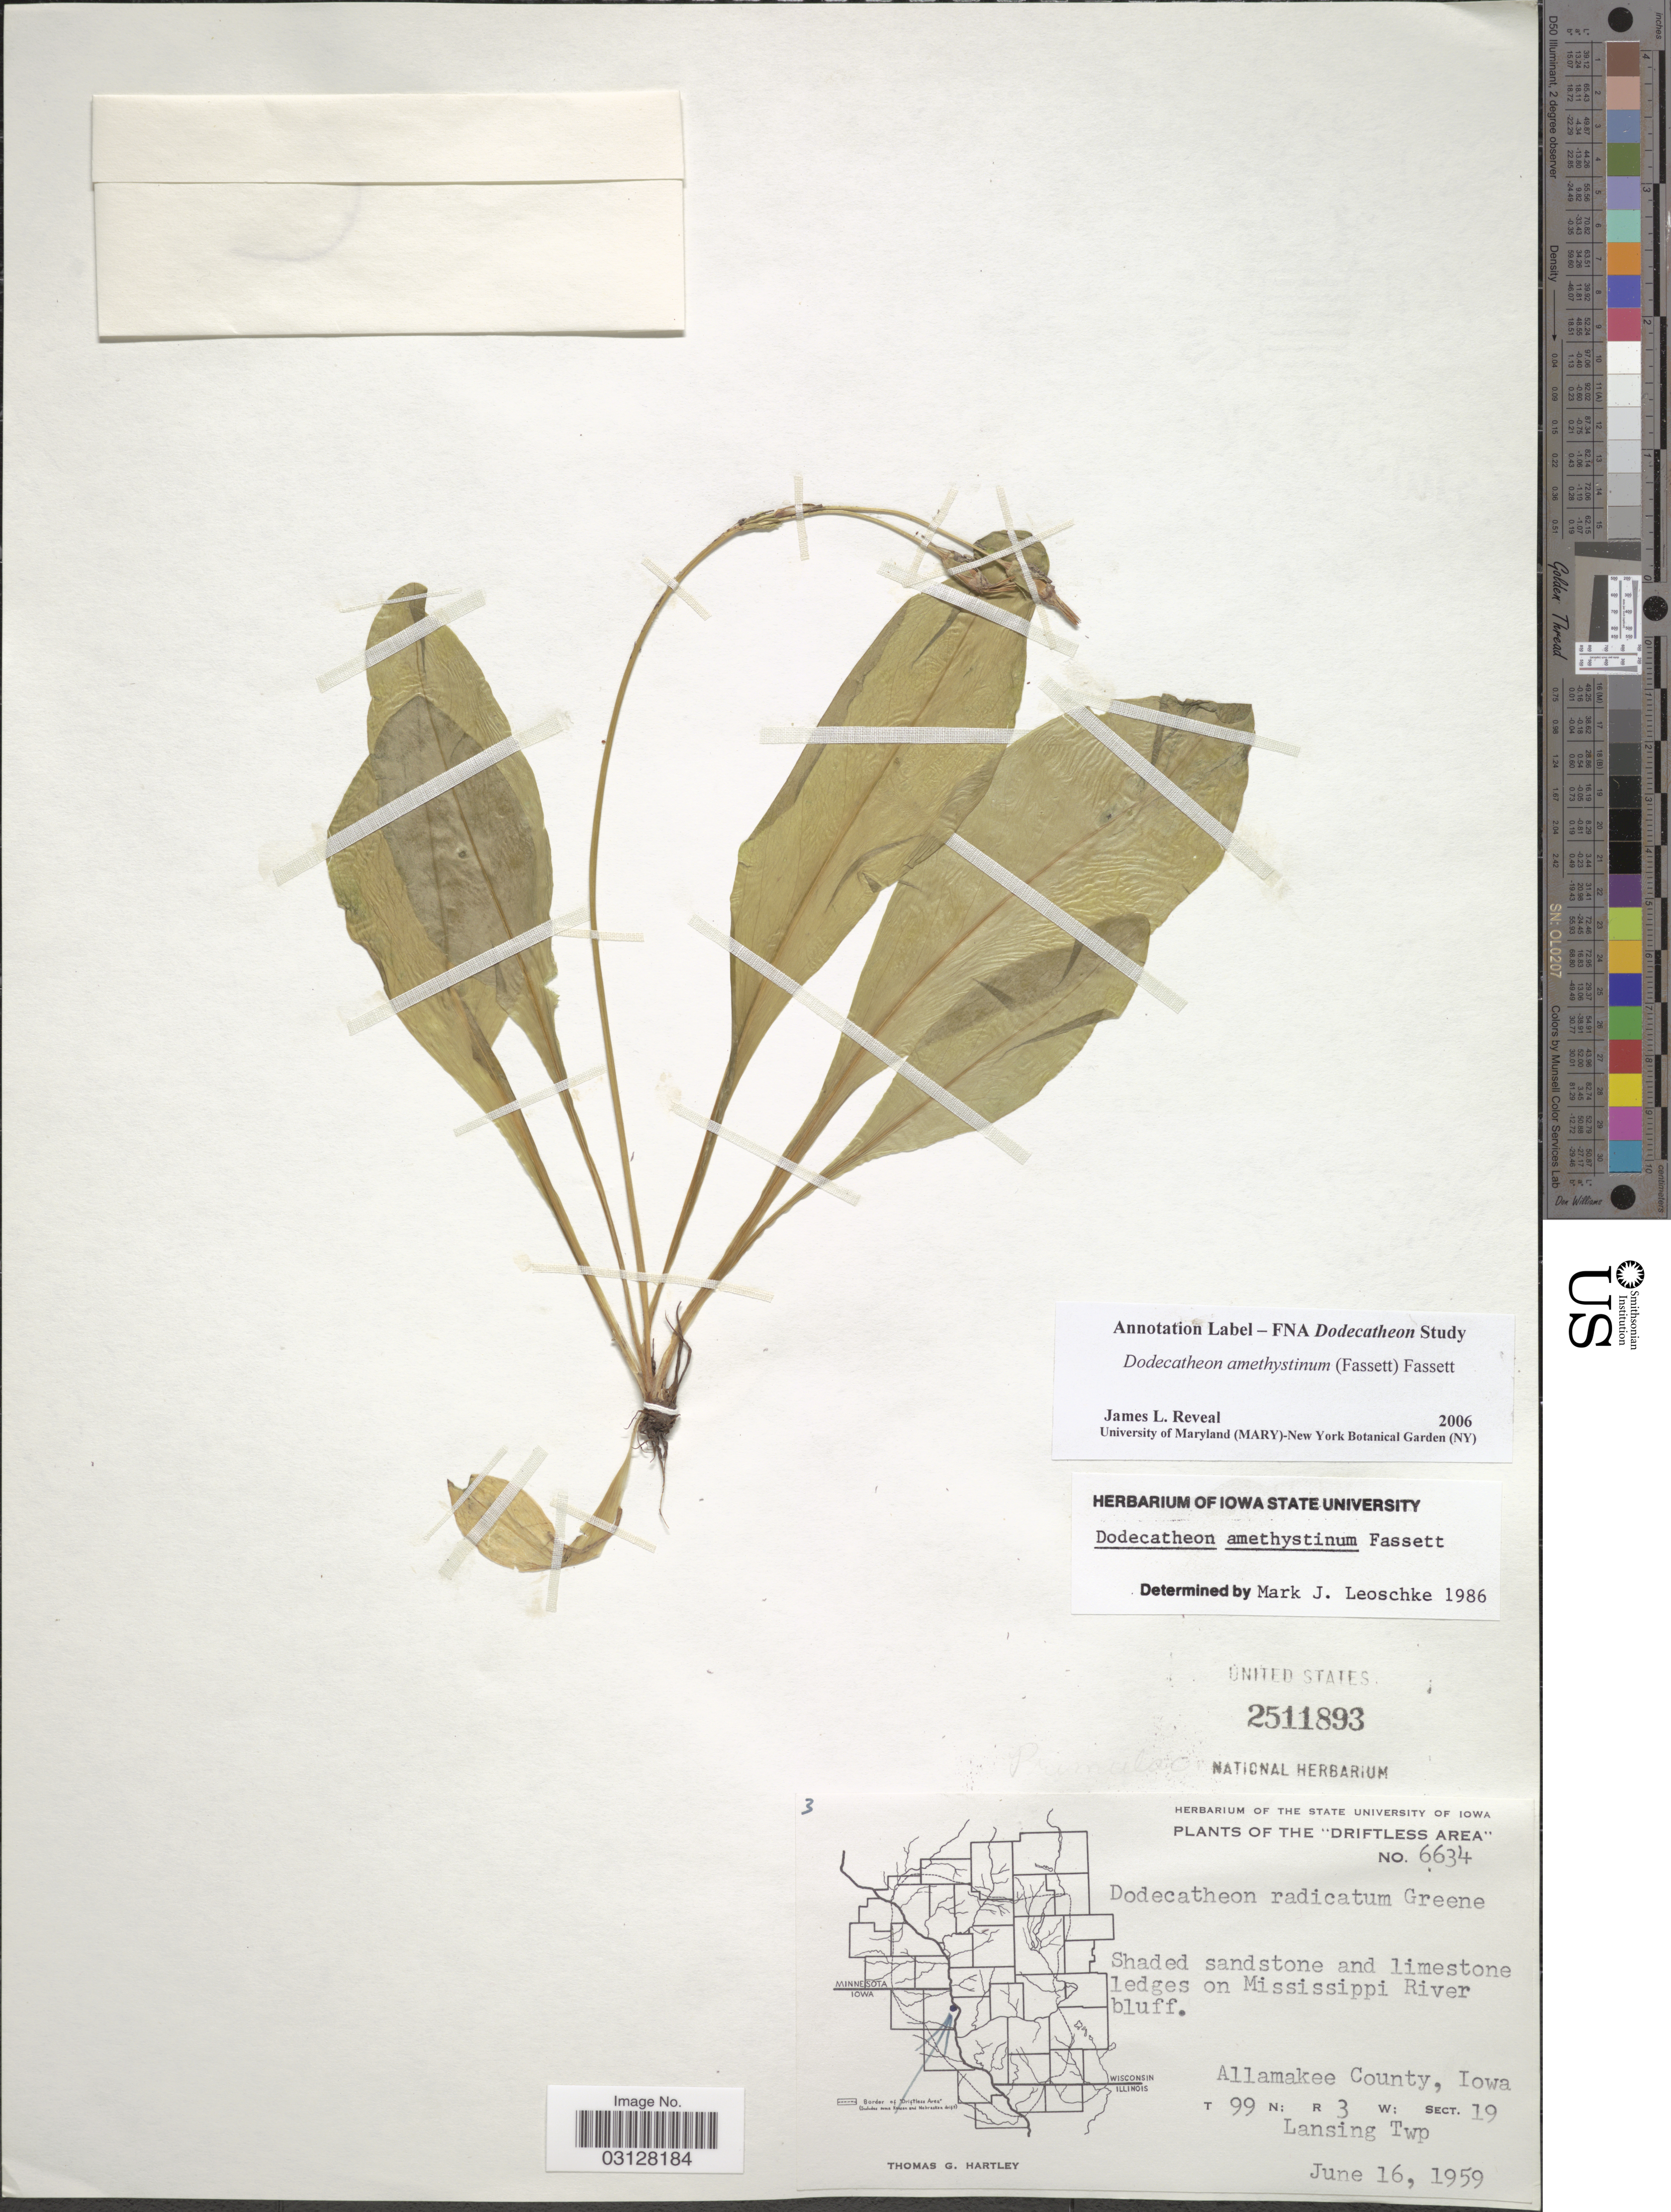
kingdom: Plantae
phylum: Tracheophyta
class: Magnoliopsida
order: Ericales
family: Primulaceae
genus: Dodecatheon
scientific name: Dodecatheon amethystinum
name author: (Fassett) Fassett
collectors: T. Hartley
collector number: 6634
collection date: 1959-06-16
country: United States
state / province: Iowa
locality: The "Driftless Area". Shaded sandstone and limestone ledges on Mississippi River bluff. Allamakee County. T 99 N; R 3 W; Sect. 19. Lansing Twp.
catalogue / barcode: US 2511893